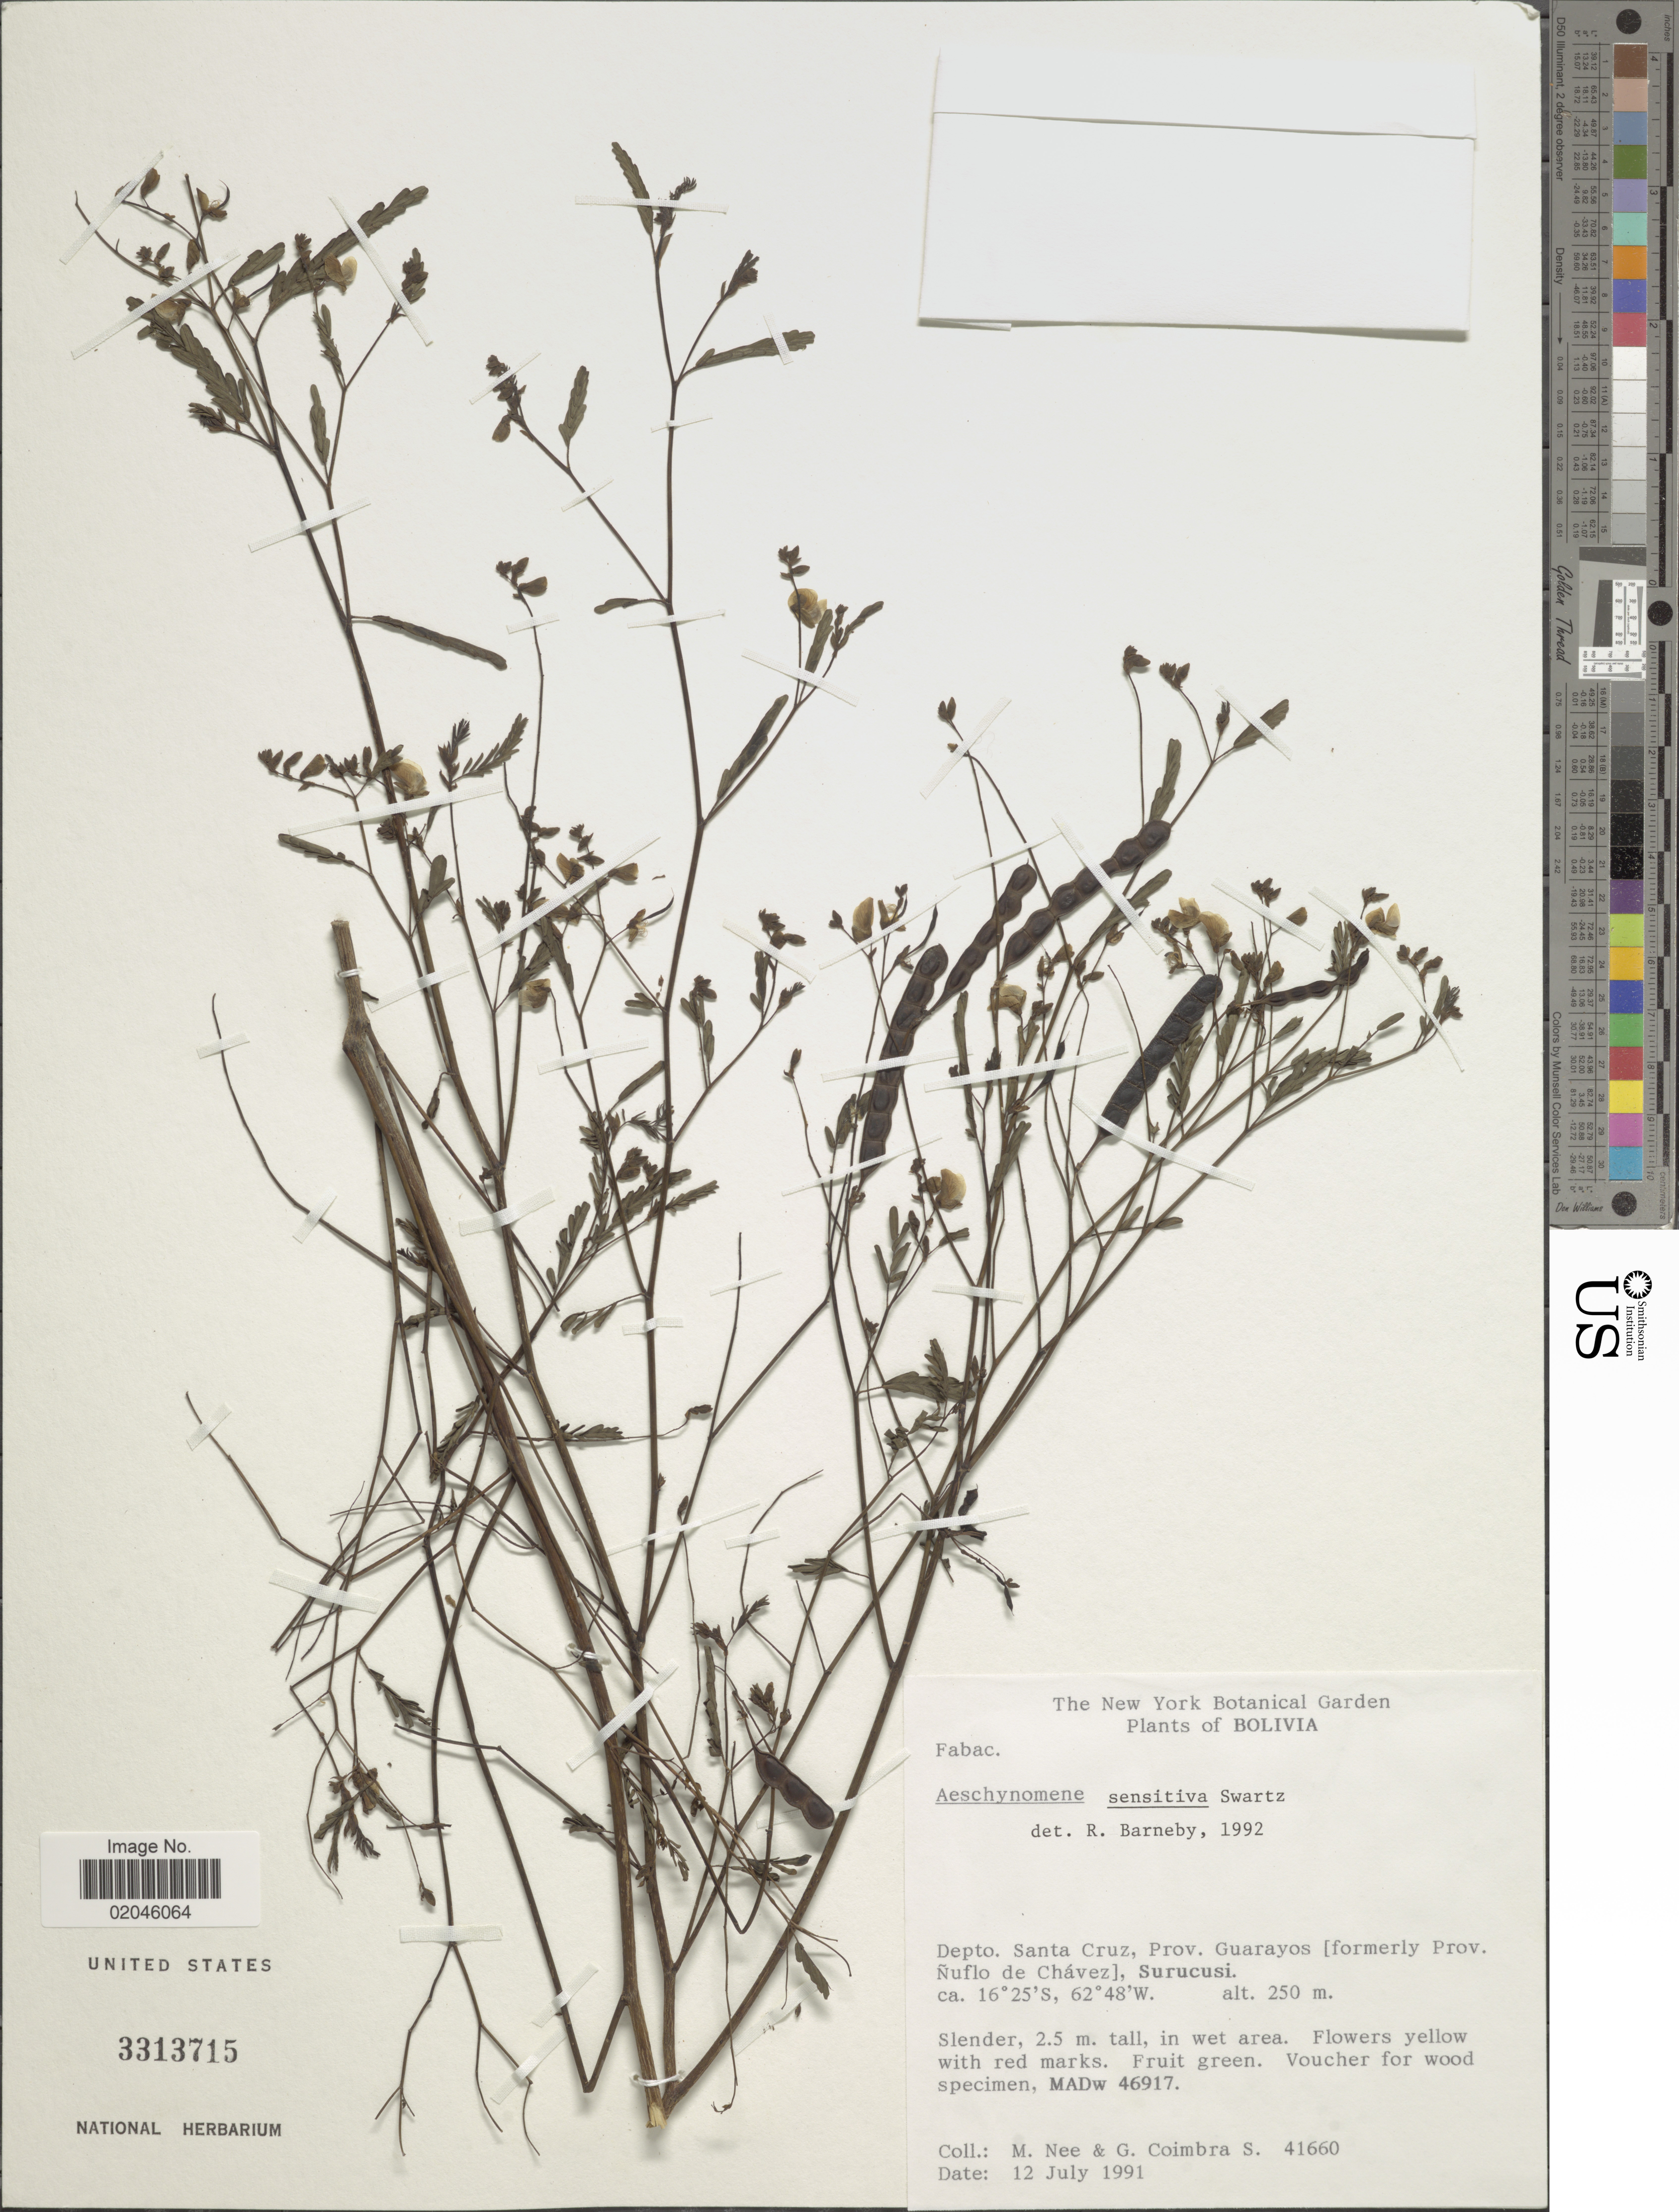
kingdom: Plantae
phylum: Tracheophyta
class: Magnoliopsida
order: Fabales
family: Fabaceae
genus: Aeschynomene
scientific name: Aeschynomene sensitiva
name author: Sw.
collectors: M. Nee & G. Coimbra S.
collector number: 41660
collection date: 1991-07-12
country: Bolivia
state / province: Santa Cruz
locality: Prov. Guarayos (formerly Prov. Nuflo de Chavez), Surucusi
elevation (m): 250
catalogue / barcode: US 3313715